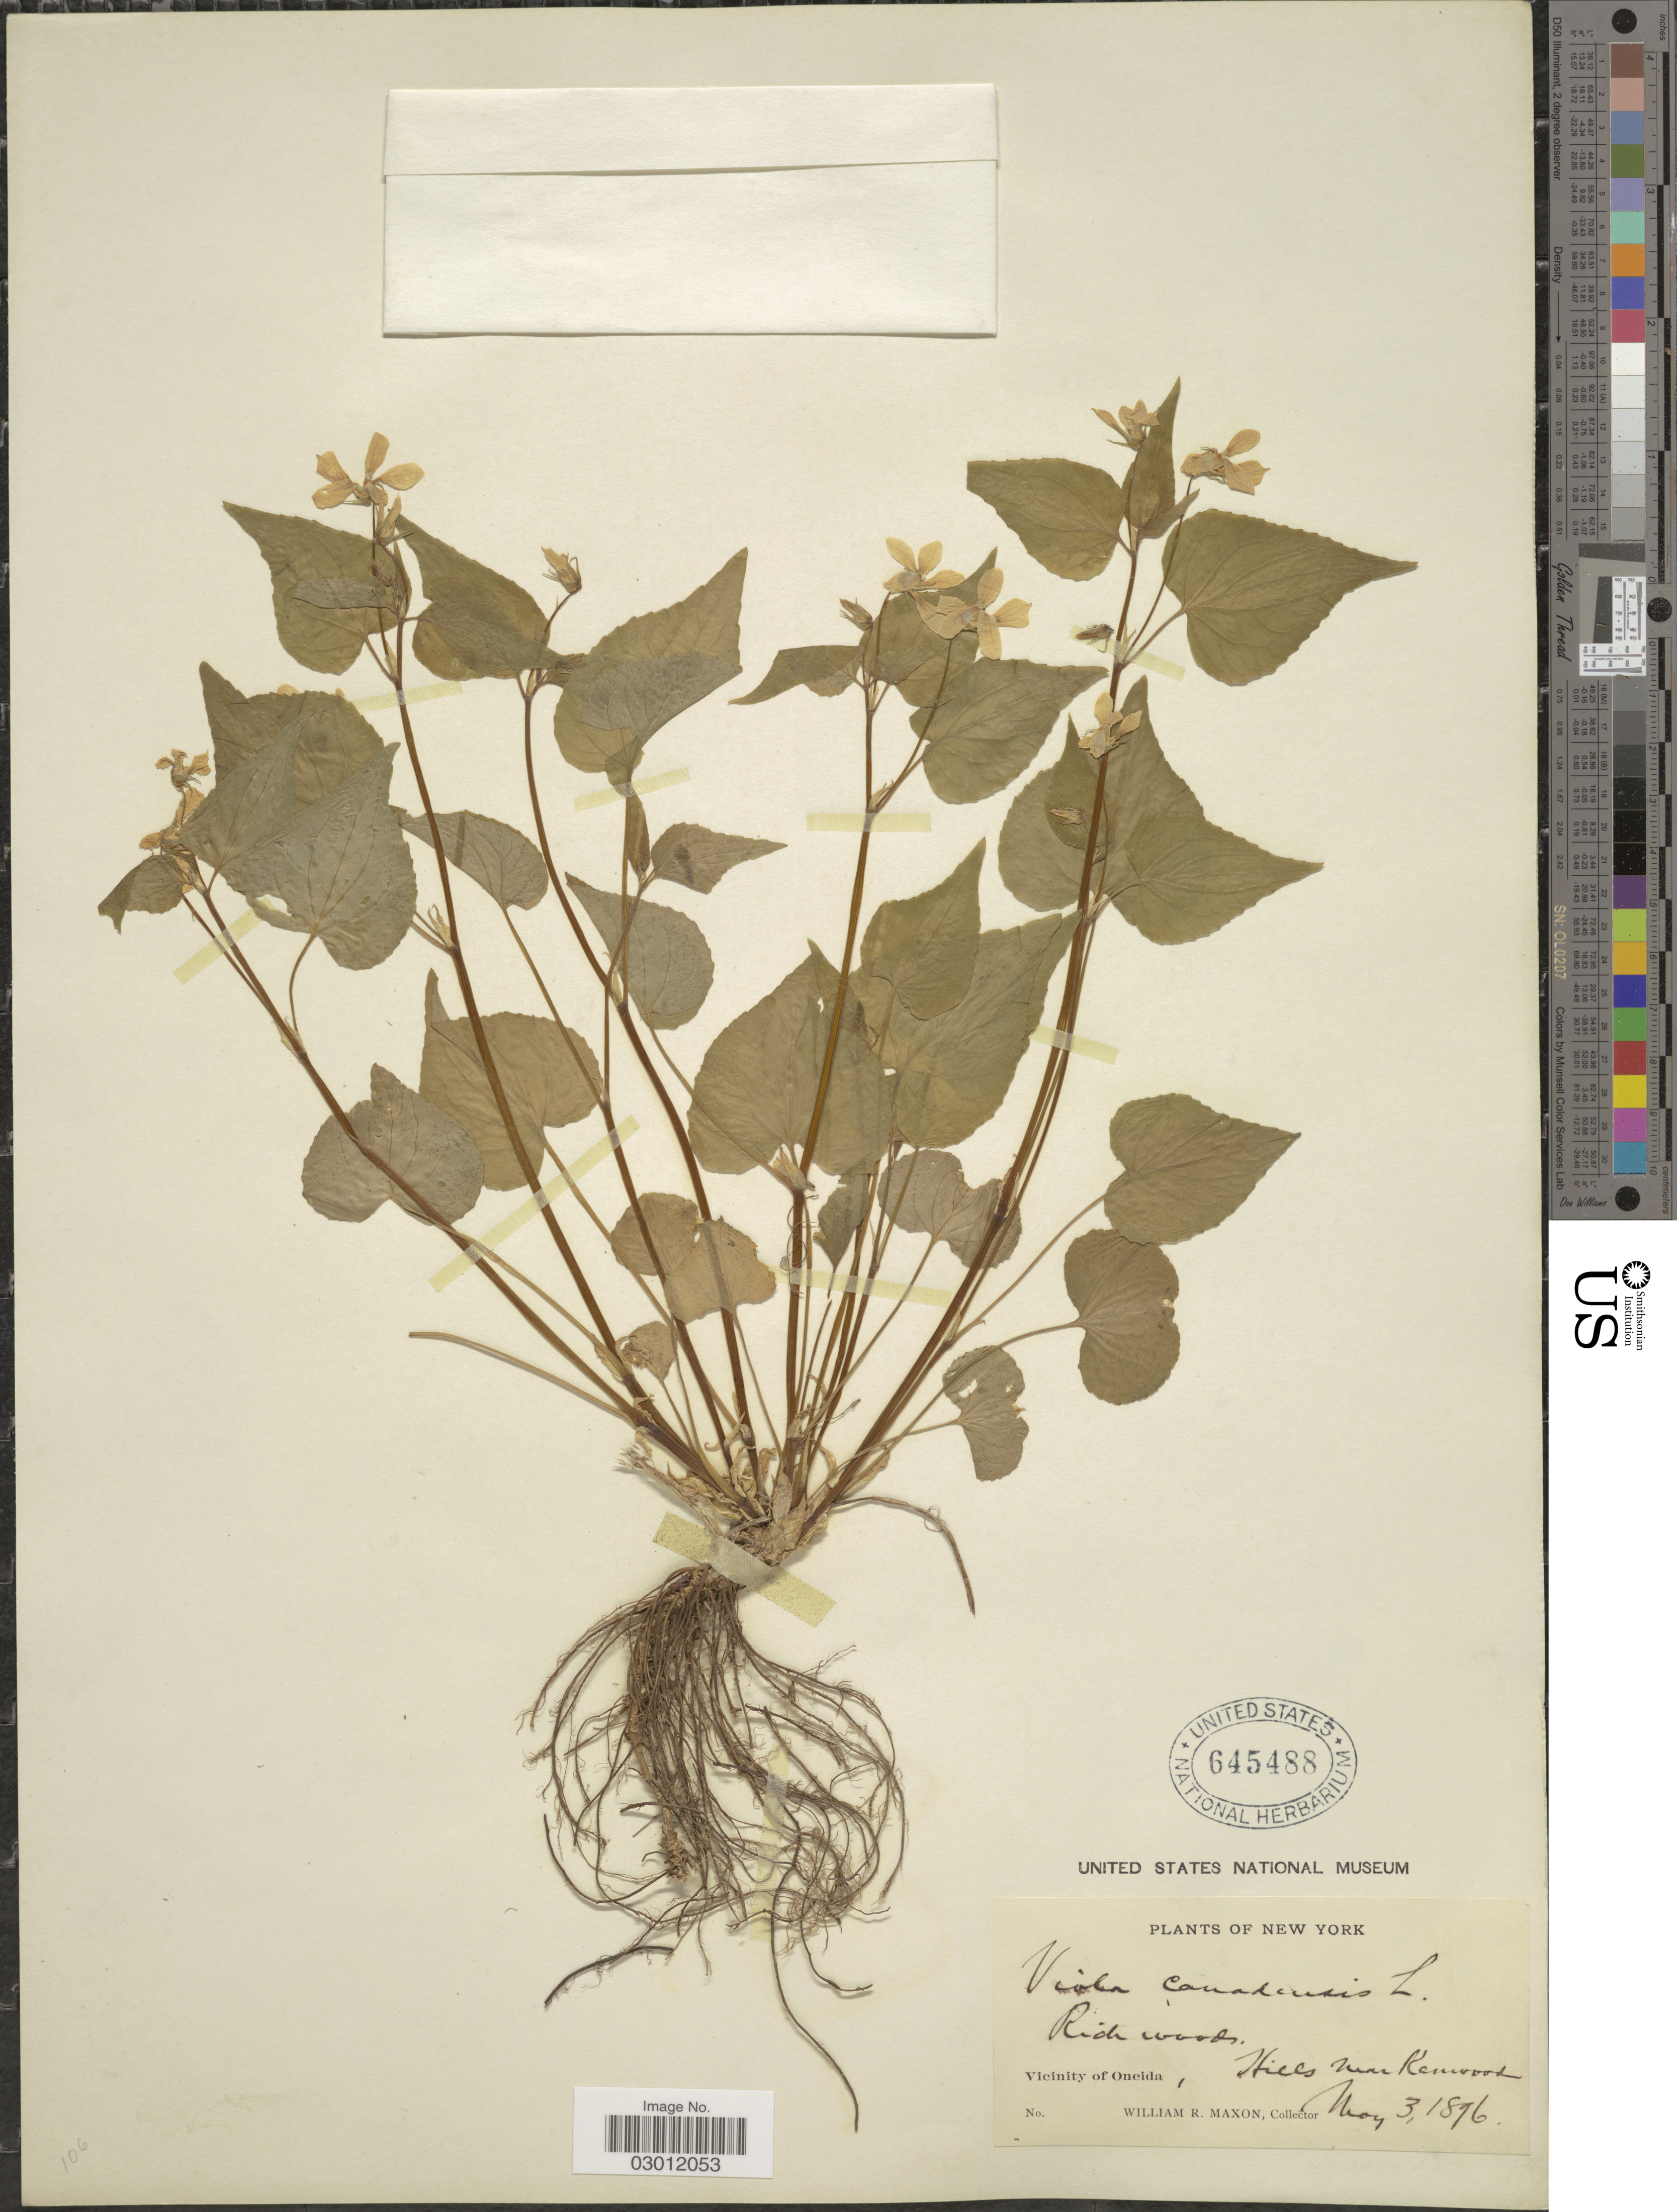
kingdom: Plantae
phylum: Tracheophyta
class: Magnoliopsida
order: Malpighiales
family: Violaceae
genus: Viola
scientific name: Viola canadensis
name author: L.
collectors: W. R. Maxon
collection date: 1896-05-03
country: United States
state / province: New York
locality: Rich woods, Hills near Kenwood. Vicinity of Oneida.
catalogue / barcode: US 645488